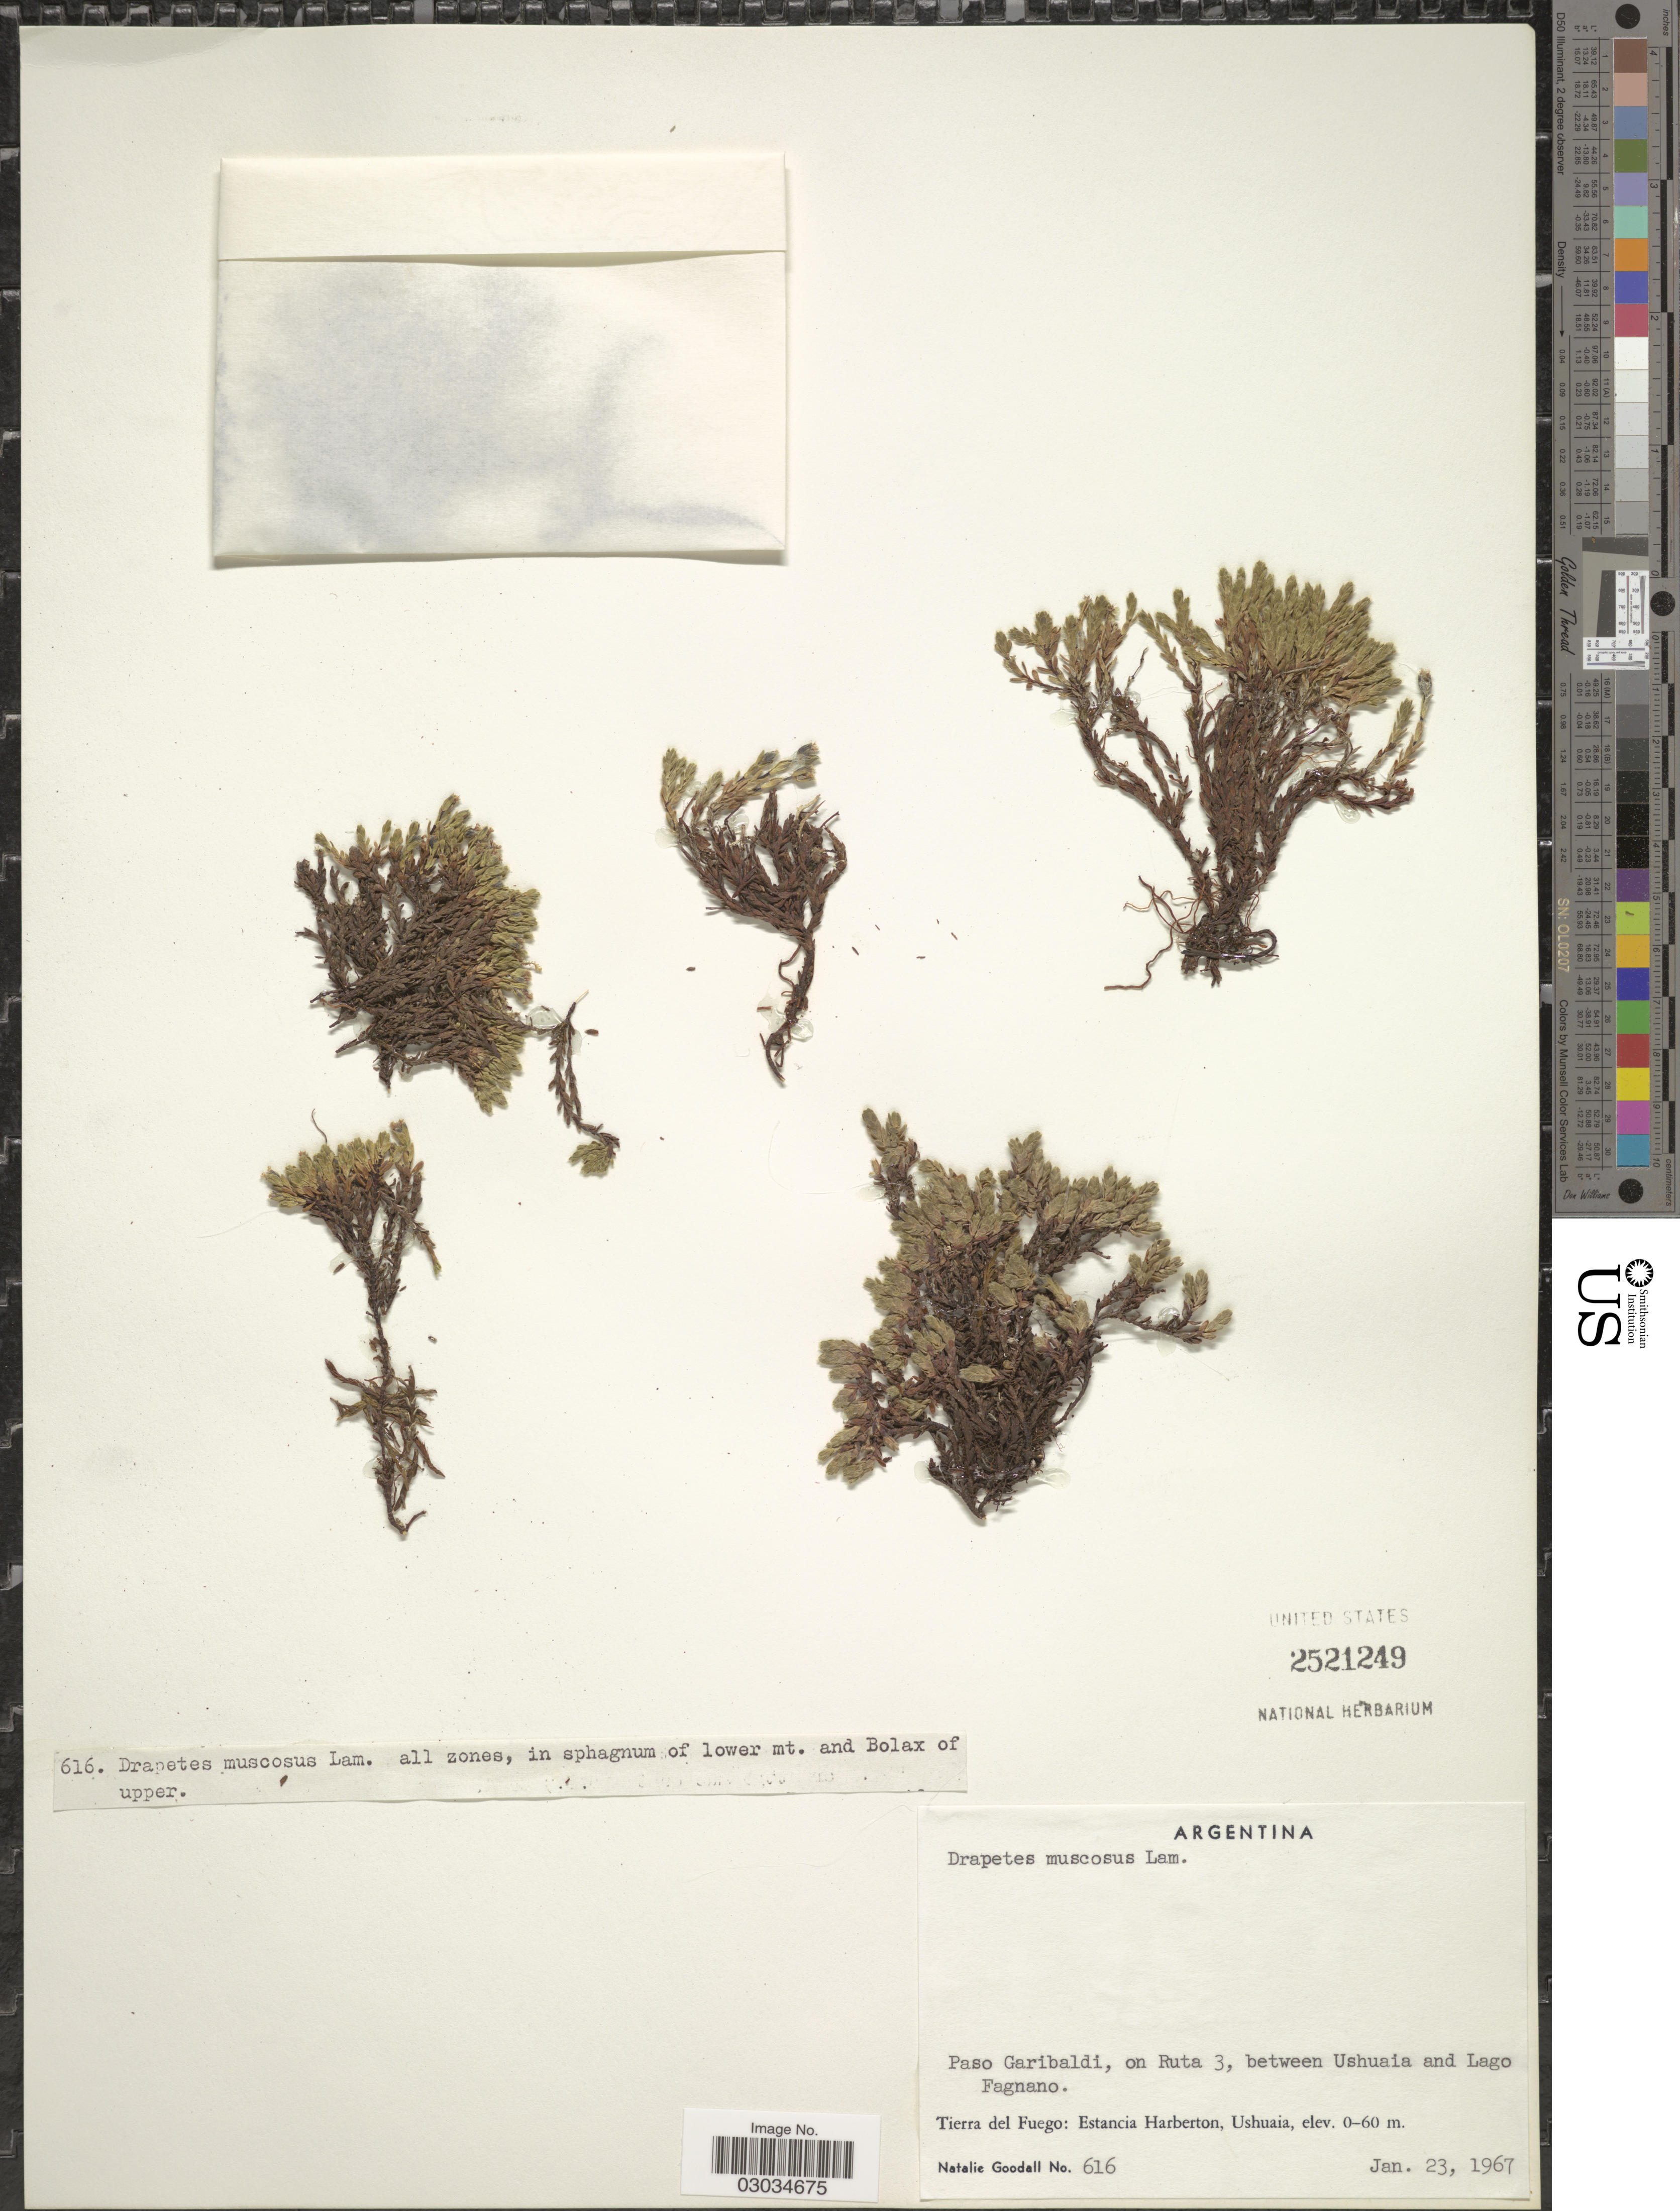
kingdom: Plantae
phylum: Tracheophyta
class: Magnoliopsida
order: Malvales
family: Thymelaeaceae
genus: Drapetes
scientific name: Drapetes muscosus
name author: Lam.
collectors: N. Goodall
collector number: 616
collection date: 1967-01-23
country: Argentina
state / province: Tierra del Fuego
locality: Paso Garibaldi, on Ruta 3, between Ushuaia and Lago Fagnano. Estancia Harberton, Ushuaia.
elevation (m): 0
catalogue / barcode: US 2521249